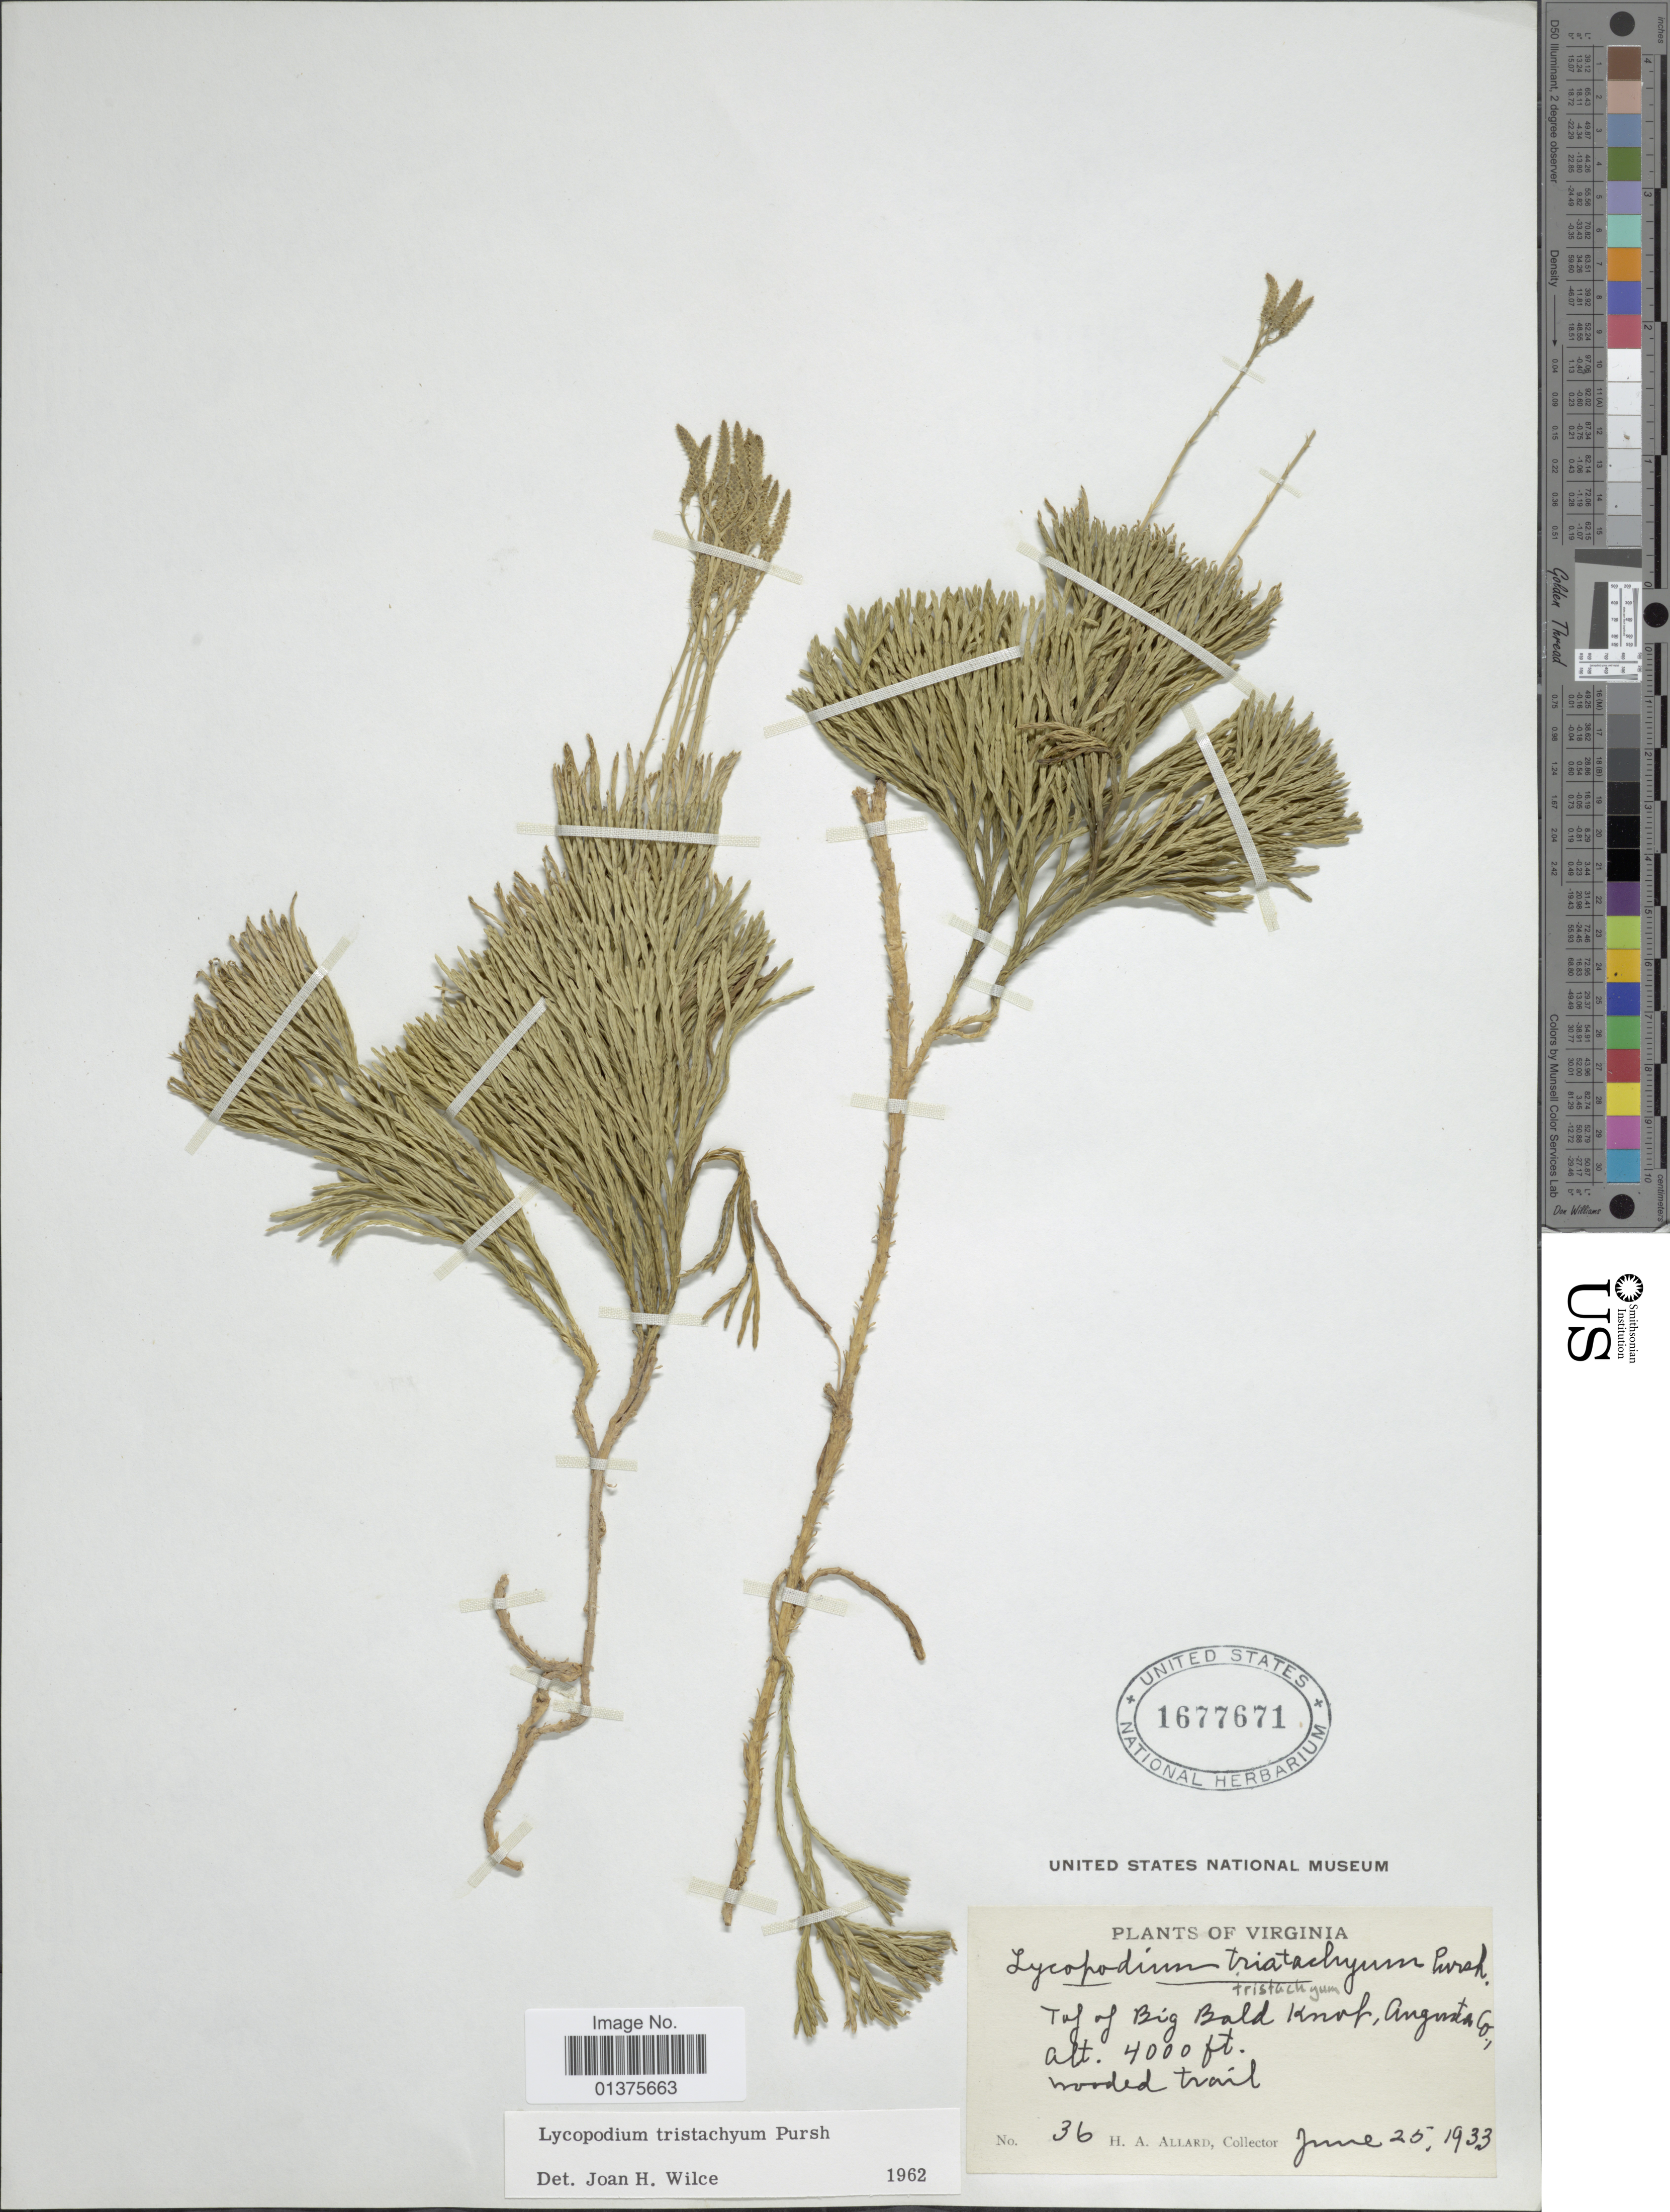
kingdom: Plantae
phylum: Tracheophyta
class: Lycopodiopsida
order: Lycopodiales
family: Lycopodiaceae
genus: Diphasiastrum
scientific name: Diphasiastrum tristachyum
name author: (Pursh) Holub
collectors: H. A. Allard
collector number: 36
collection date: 1933-06-25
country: United States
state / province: Virginia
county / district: Augusta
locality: Top of Big Bald knob, Augusta Co.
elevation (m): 1219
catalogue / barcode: US 1677671